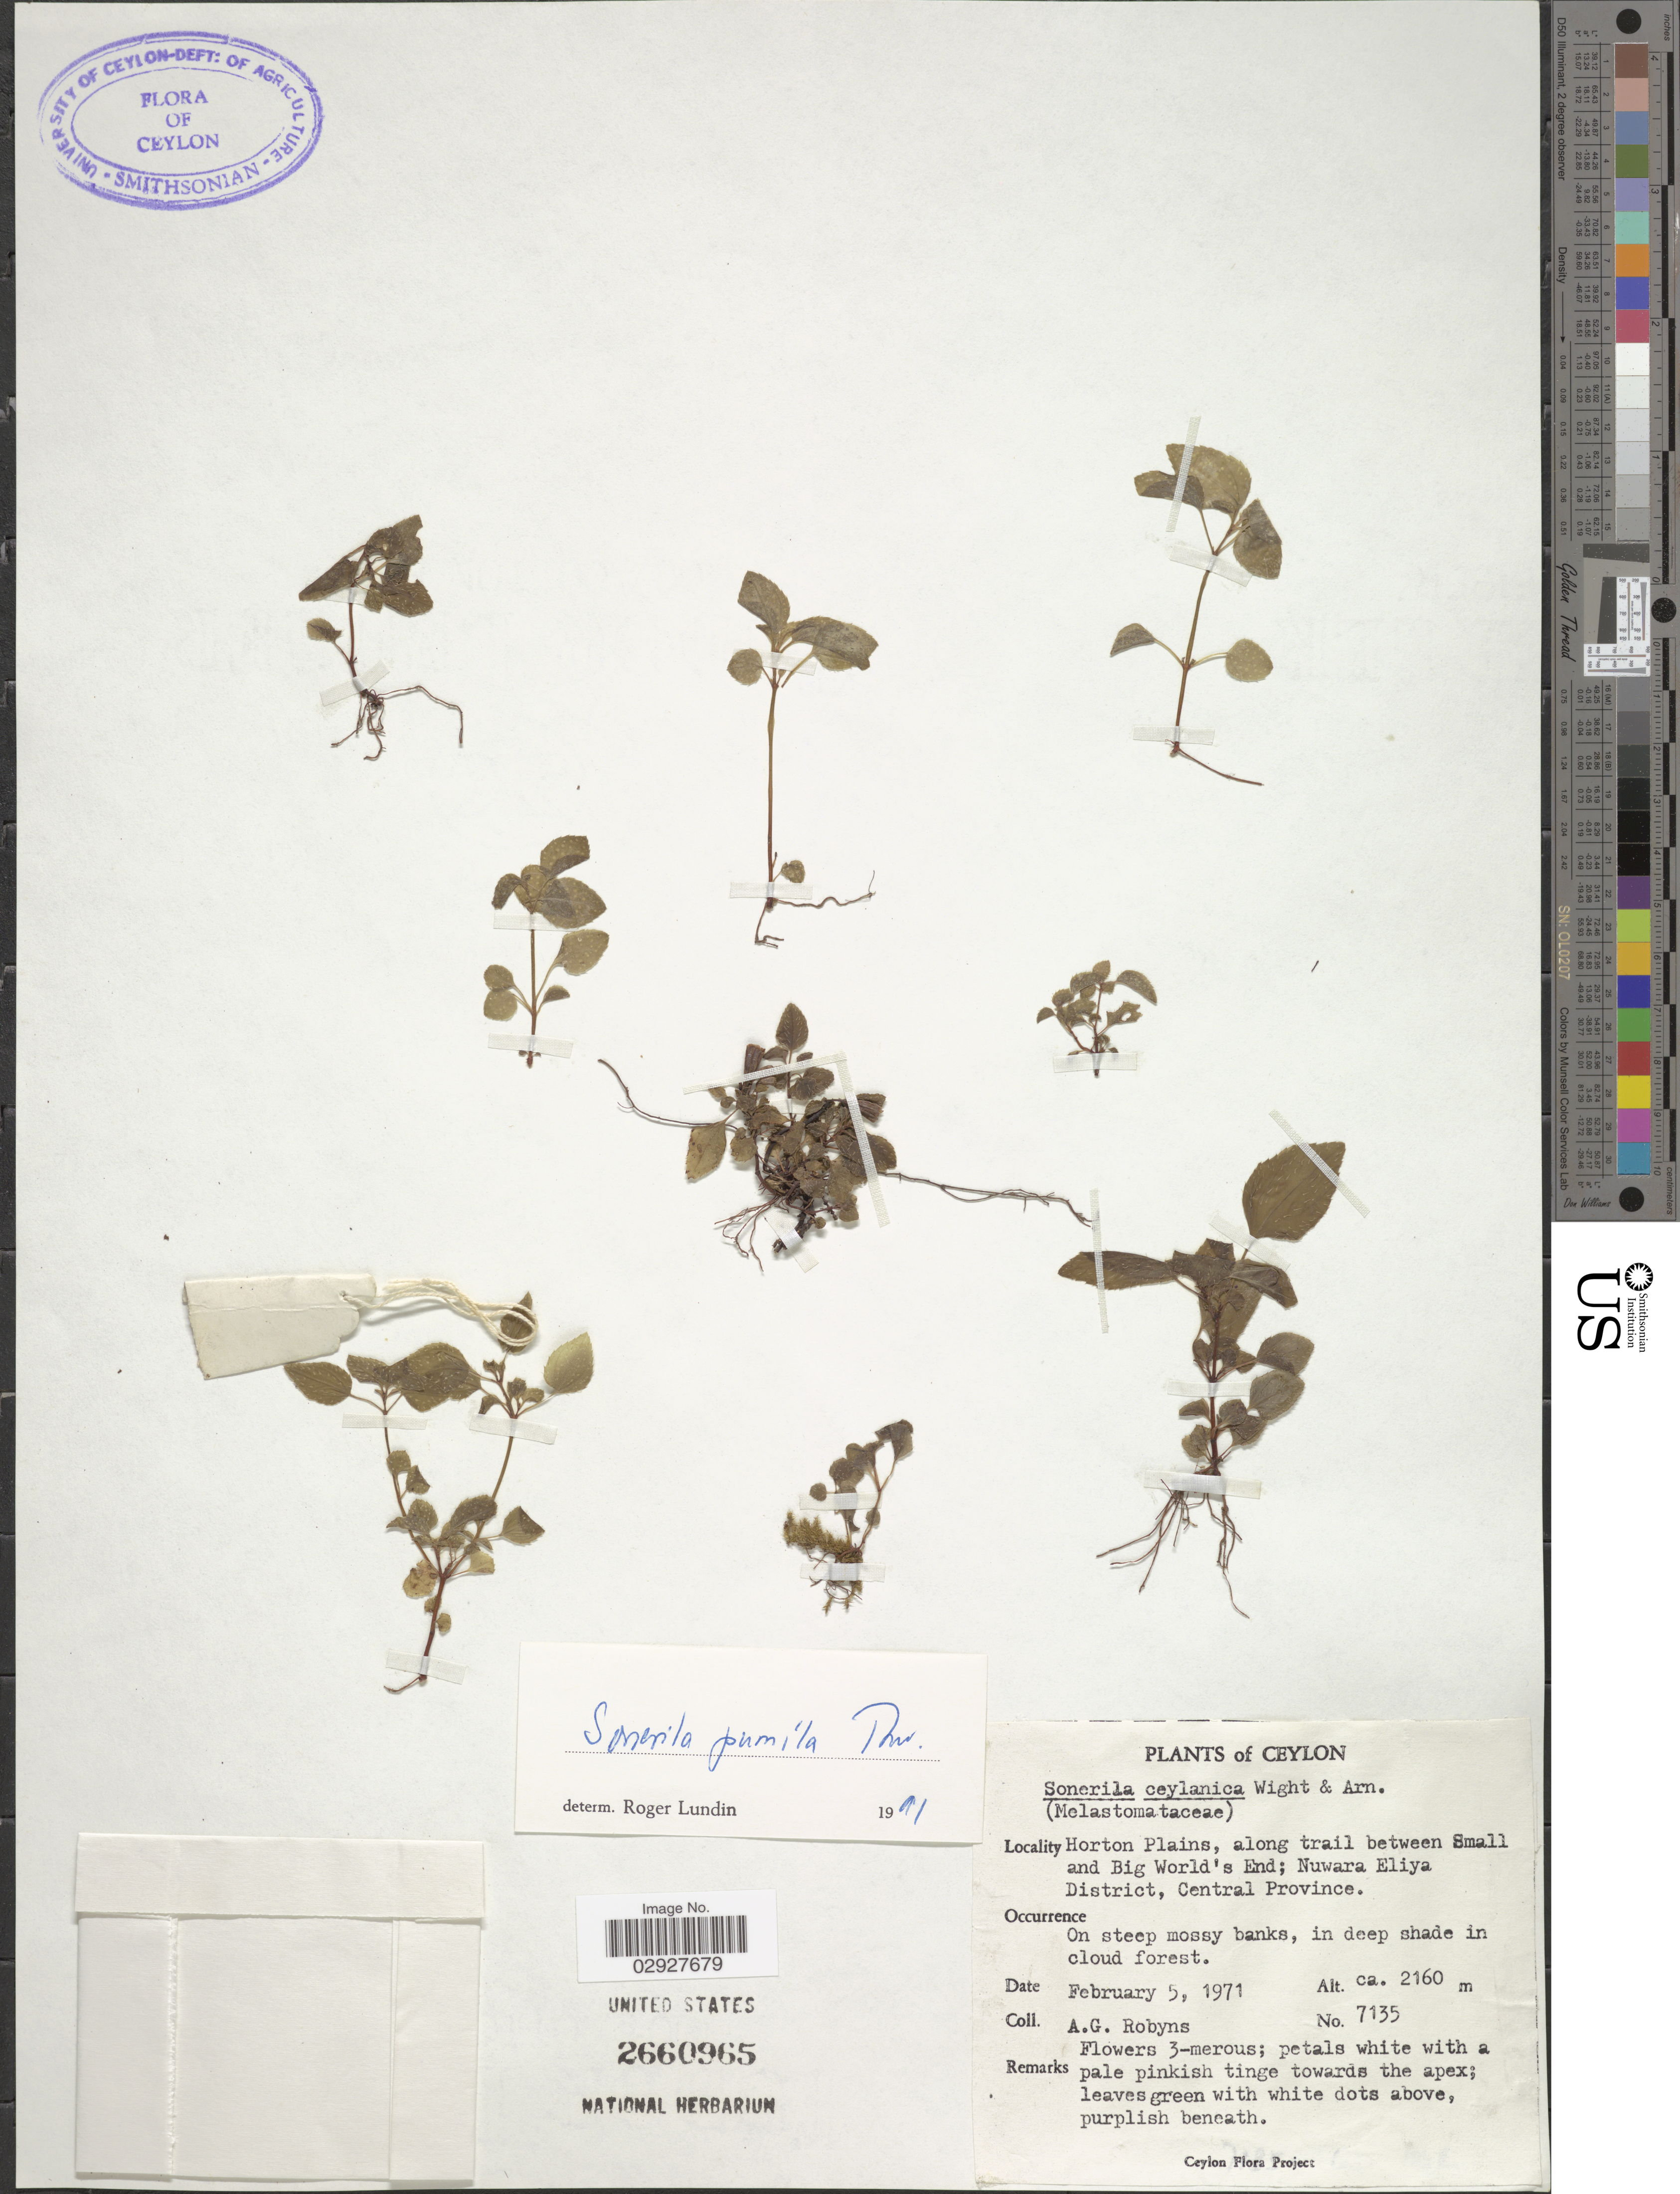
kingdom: Plantae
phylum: Tracheophyta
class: Magnoliopsida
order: Myrtales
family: Melastomataceae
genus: Sonerila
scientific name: Sonerila pumila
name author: Thwaites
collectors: A. Robyns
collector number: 7135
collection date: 1971-02-05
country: Sri Lanka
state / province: Central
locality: Ceylon. Horton Plains, along trail between Small and Big World's End; Nuwara Eliya District.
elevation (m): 2160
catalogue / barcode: US 2660965